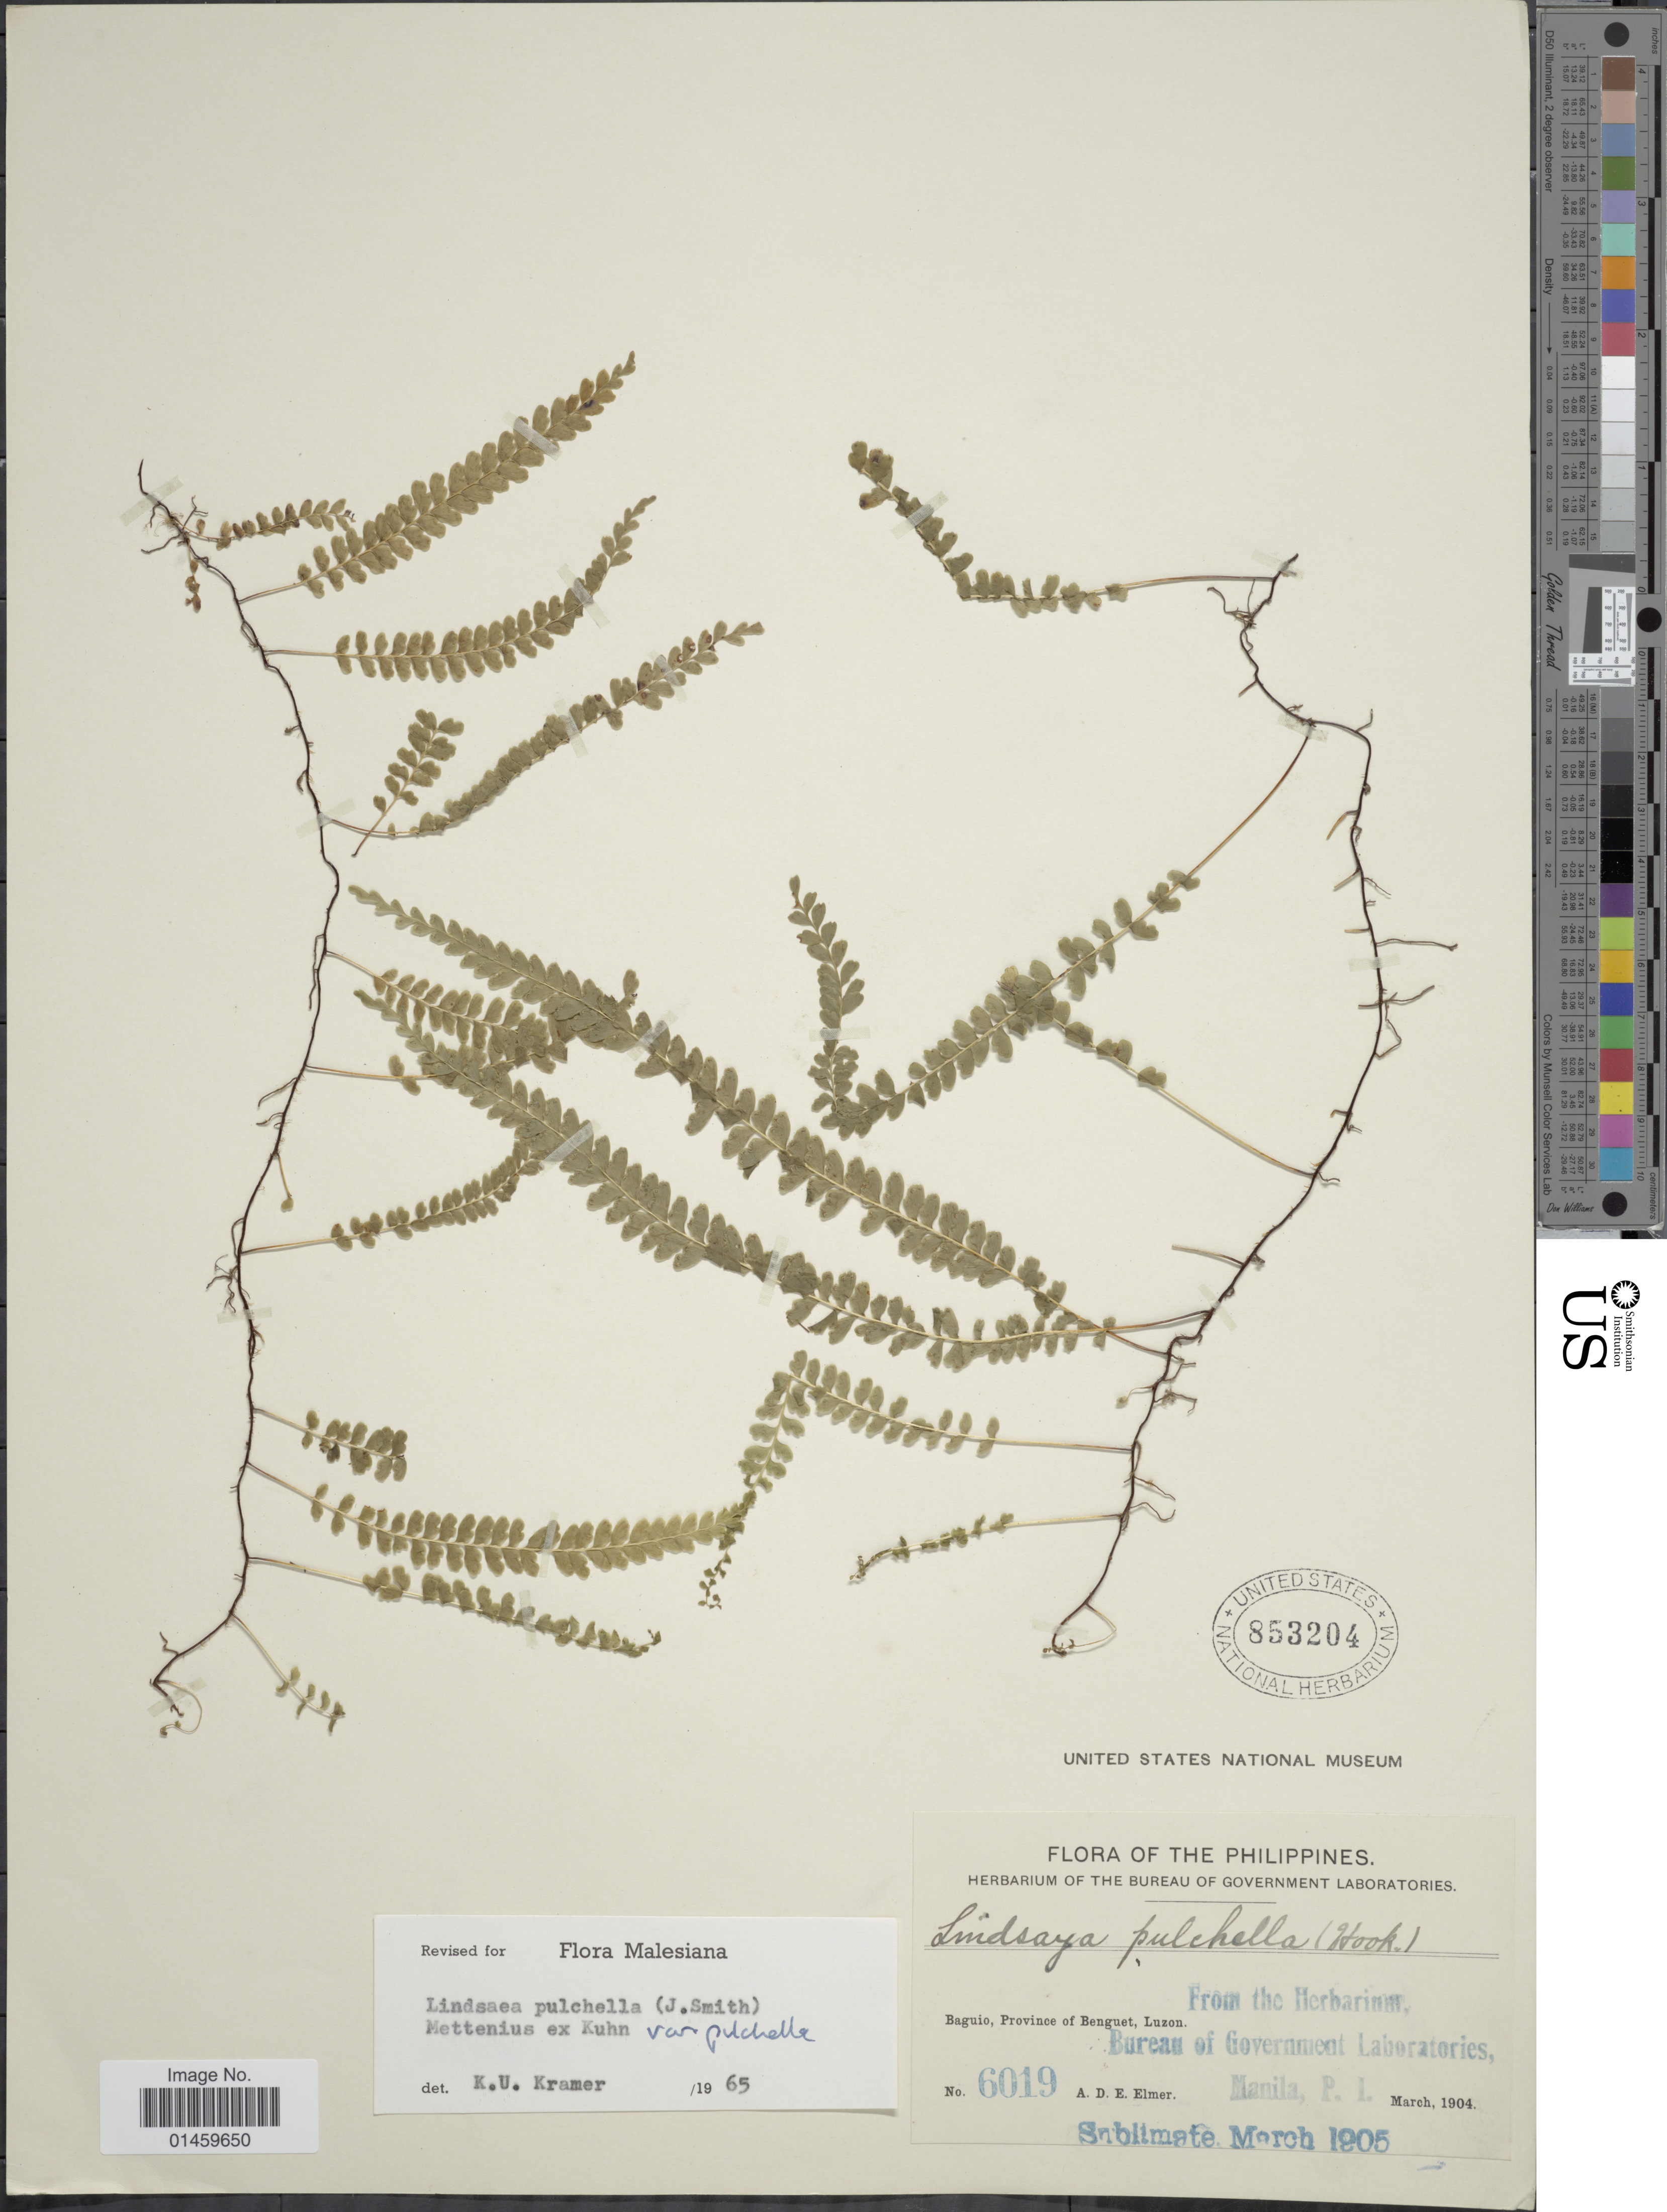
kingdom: Plantae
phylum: Tracheophyta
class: Polypodiopsida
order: Polypodiales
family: Lindsaeaceae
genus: Lindsaea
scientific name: Lindsaea pulchella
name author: (J. Sm.) Mett. ex Kuhn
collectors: A. D. E. Elmer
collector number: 6019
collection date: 1904-03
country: Philippines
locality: Baguio, Province of Benguet, Luzon.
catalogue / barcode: US 853204